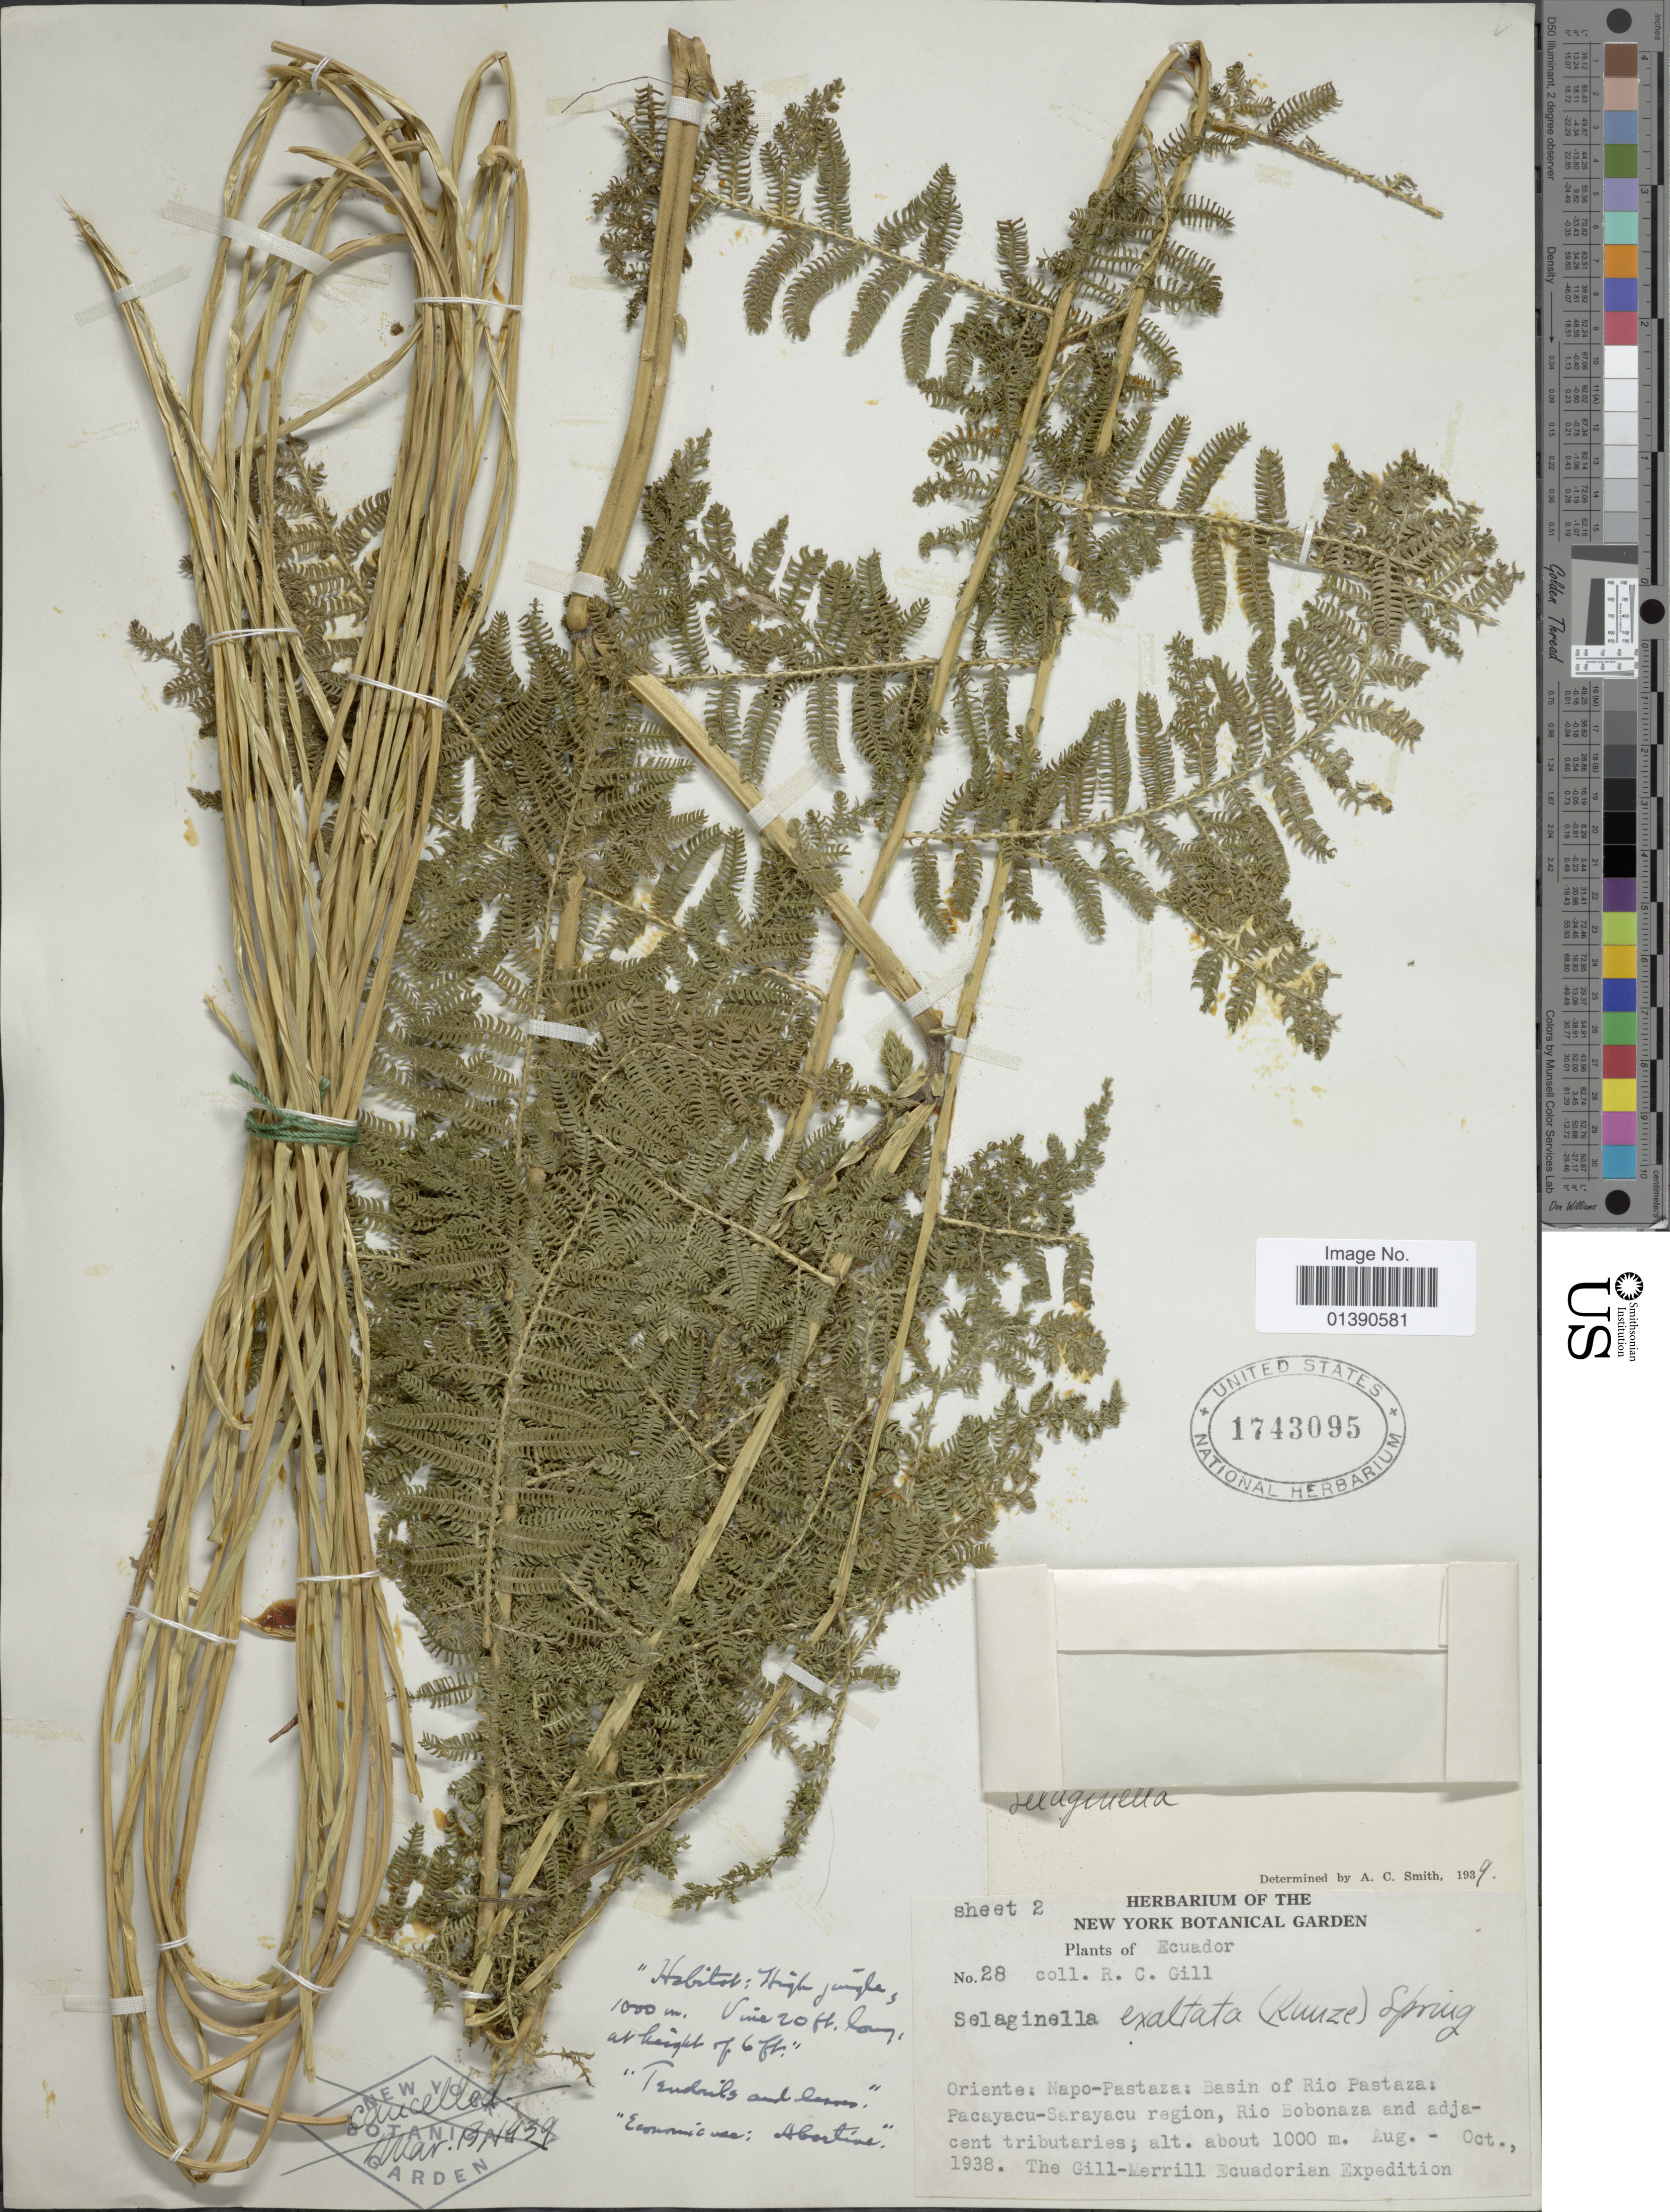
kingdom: Plantae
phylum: Tracheophyta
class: Lycopodiopsida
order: Selaginellales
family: Selaginellaceae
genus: Selaginella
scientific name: Selaginella exaltata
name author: (Kunze) Spring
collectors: R. Gill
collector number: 28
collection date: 1938-08/1938-10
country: Ecuador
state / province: Napo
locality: Oriente: Napo-Pastaza: basin of Rio Pastaza: Pacayacu-Sarayacu region, Rio Bobonaza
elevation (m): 1000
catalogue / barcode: US 1743095